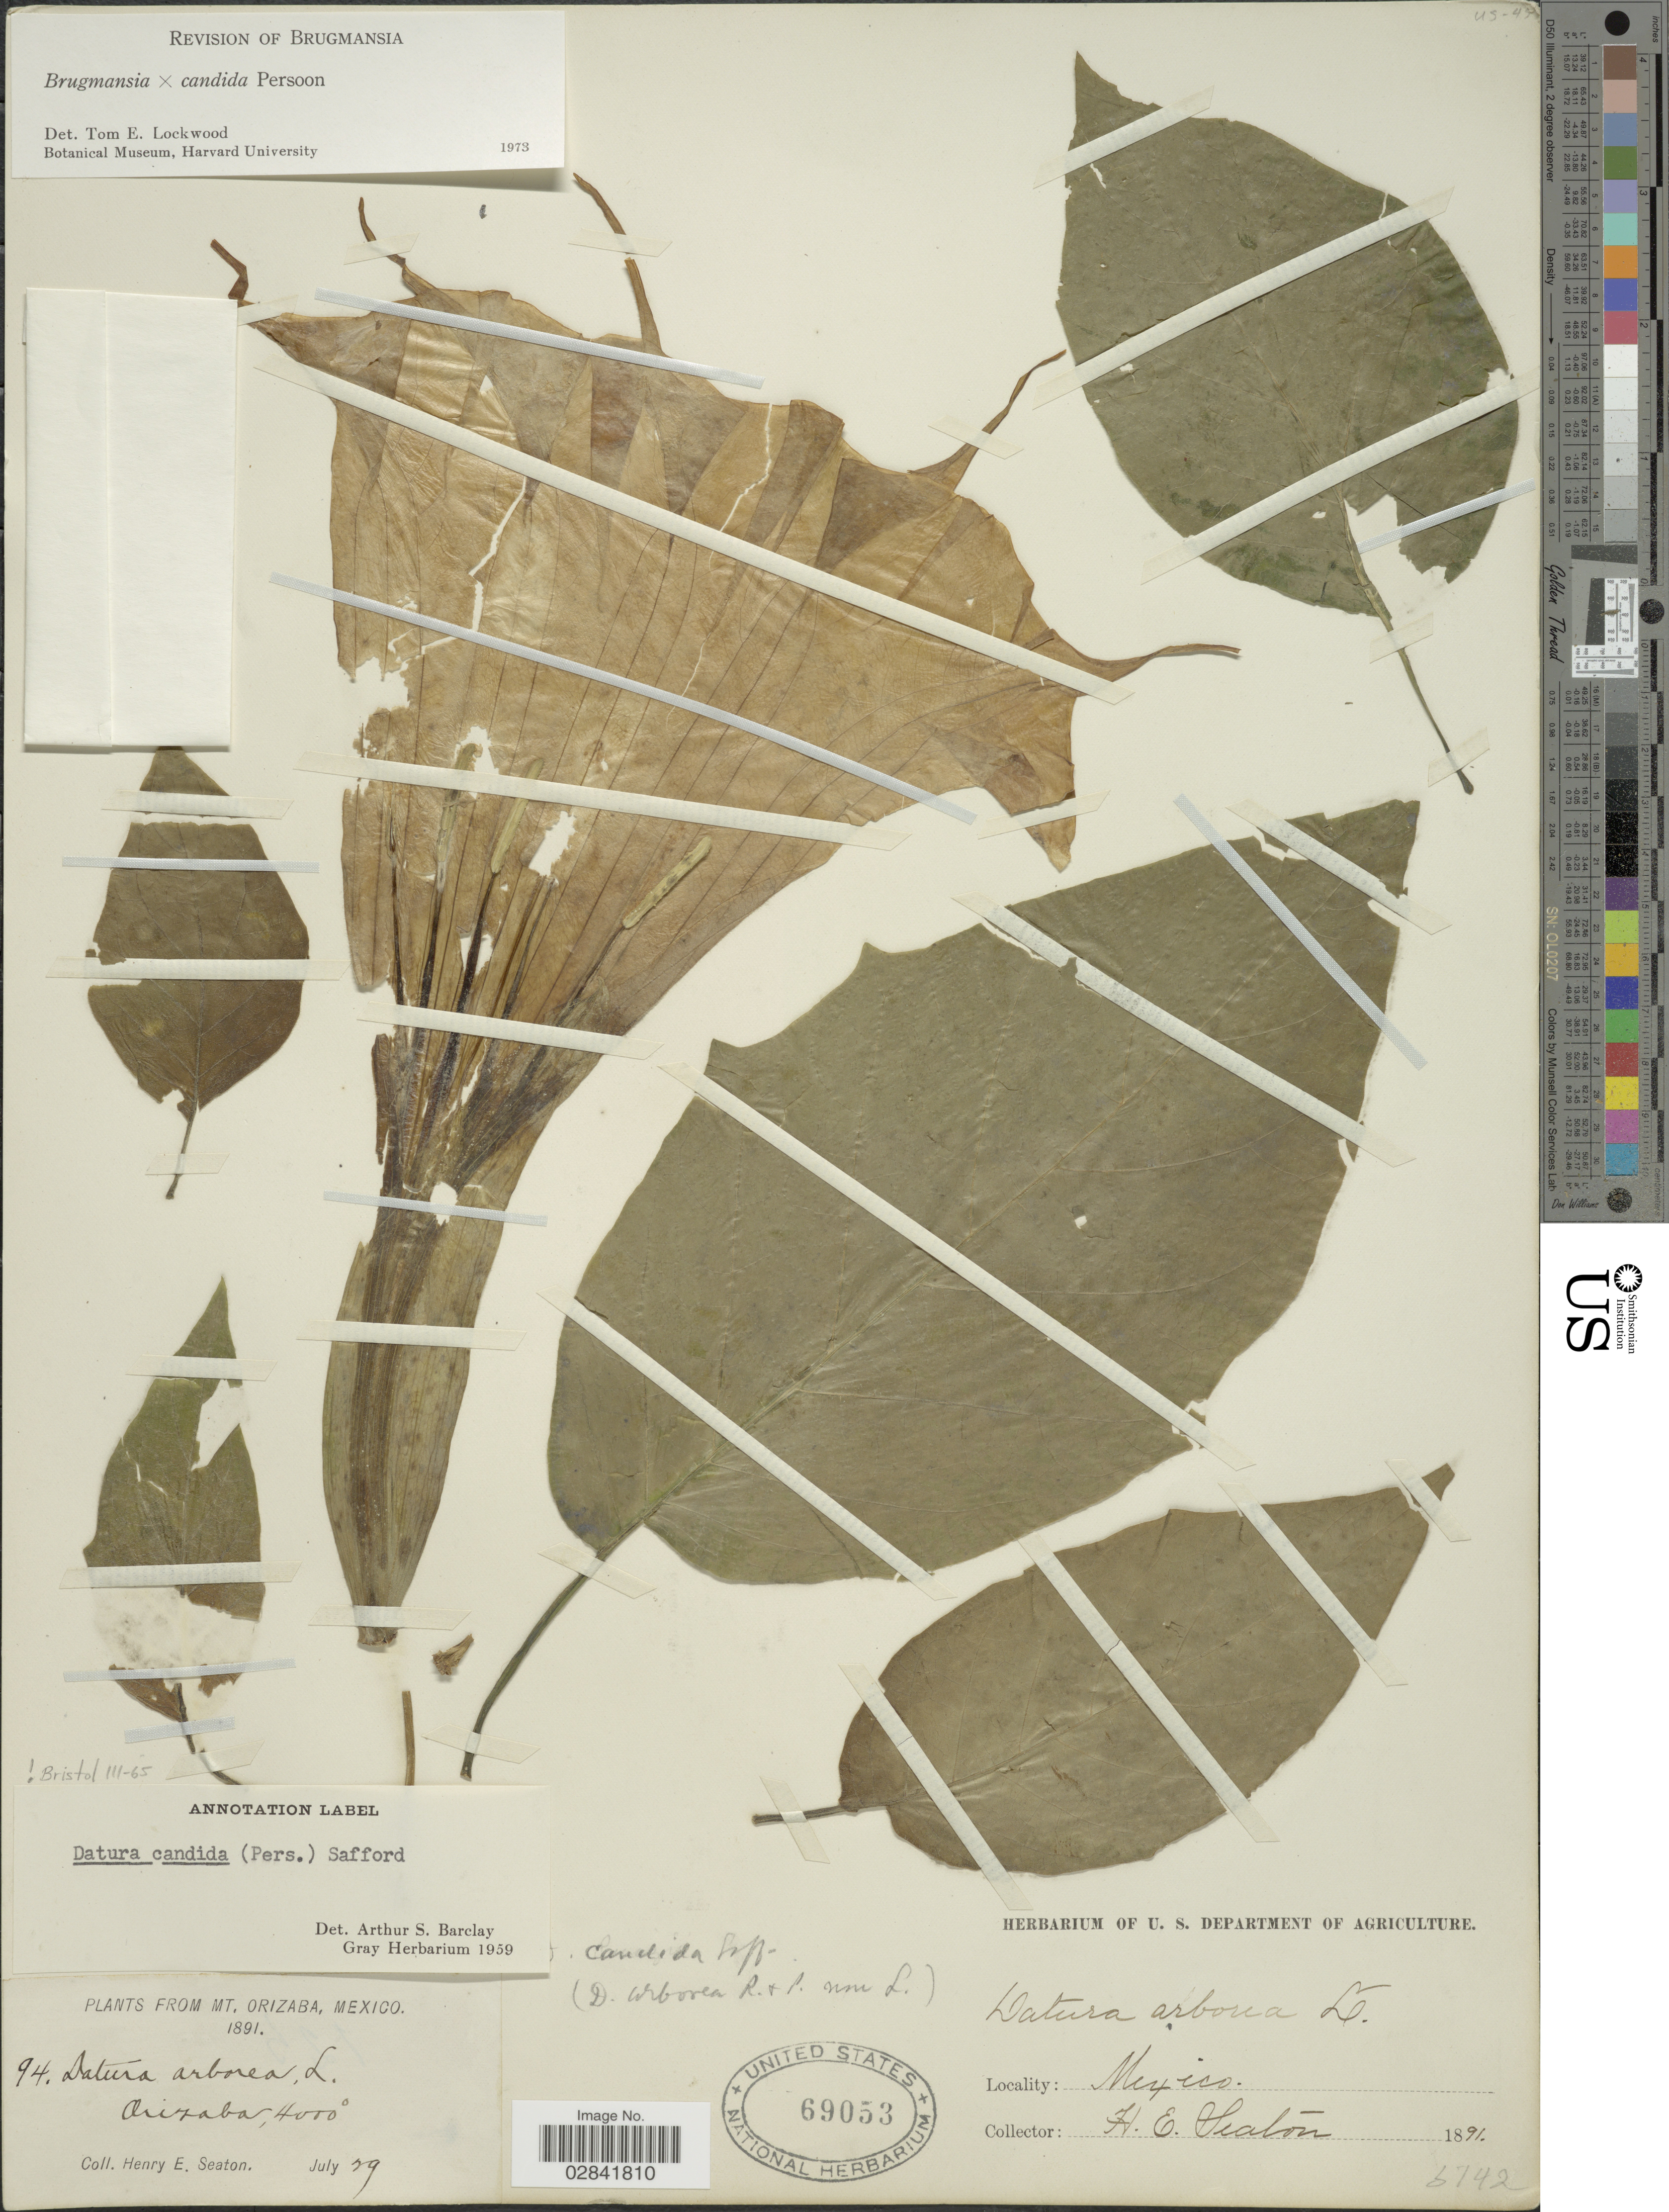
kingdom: Plantae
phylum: Tracheophyta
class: Magnoliopsida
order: Solanales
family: Solanaceae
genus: Brugmansia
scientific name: Brugmansia x candida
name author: Pers.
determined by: Lockwood, T. E.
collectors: H. E. Seaton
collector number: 94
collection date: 1891-07-29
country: Mexico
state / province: Veracruz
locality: Mt. Orizaba. Orizaba.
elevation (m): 1219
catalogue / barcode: US 69053